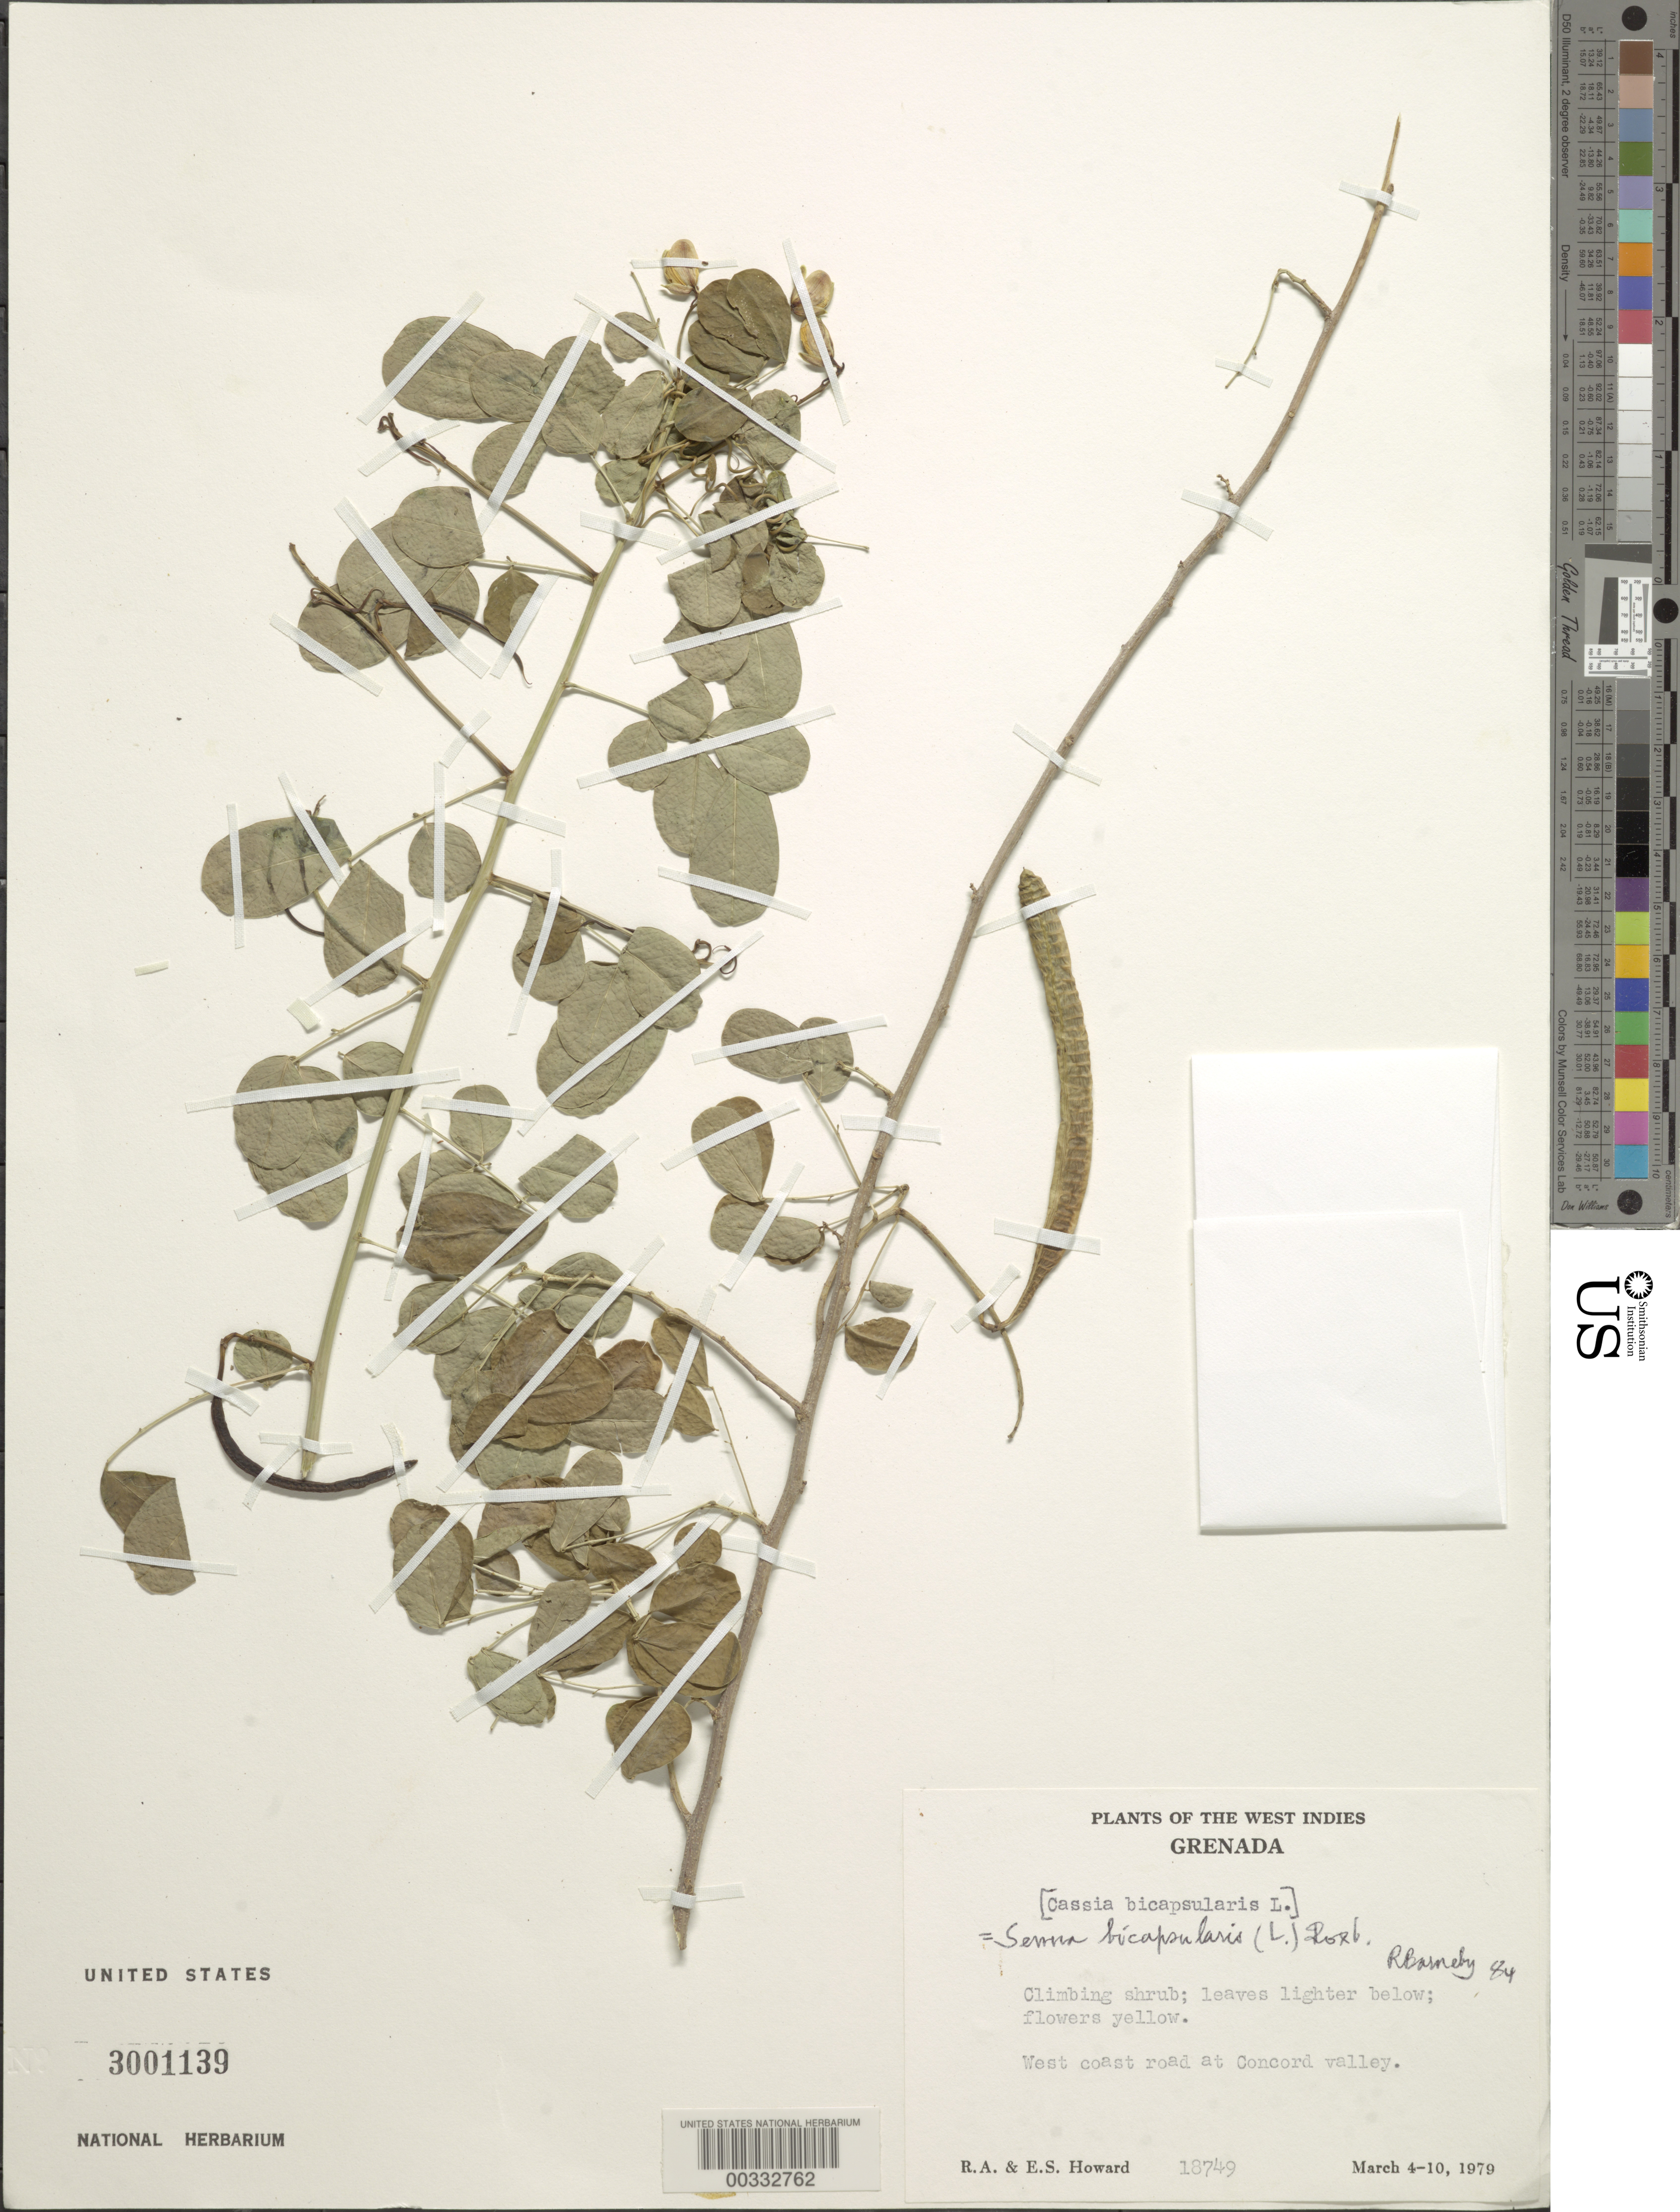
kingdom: Plantae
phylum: Tracheophyta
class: Magnoliopsida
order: Fabales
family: Fabaceae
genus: Senna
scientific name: Senna bicapsularis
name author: (L.) Roxb.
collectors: R. A. Howard & E. S. Howard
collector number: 18749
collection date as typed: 04 Mar 1979 to 10 Mar 1979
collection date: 1979-03-04/1979-03-10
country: Grenada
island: Windward Is.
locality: West coast road at Concord Valley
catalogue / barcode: US 3001139